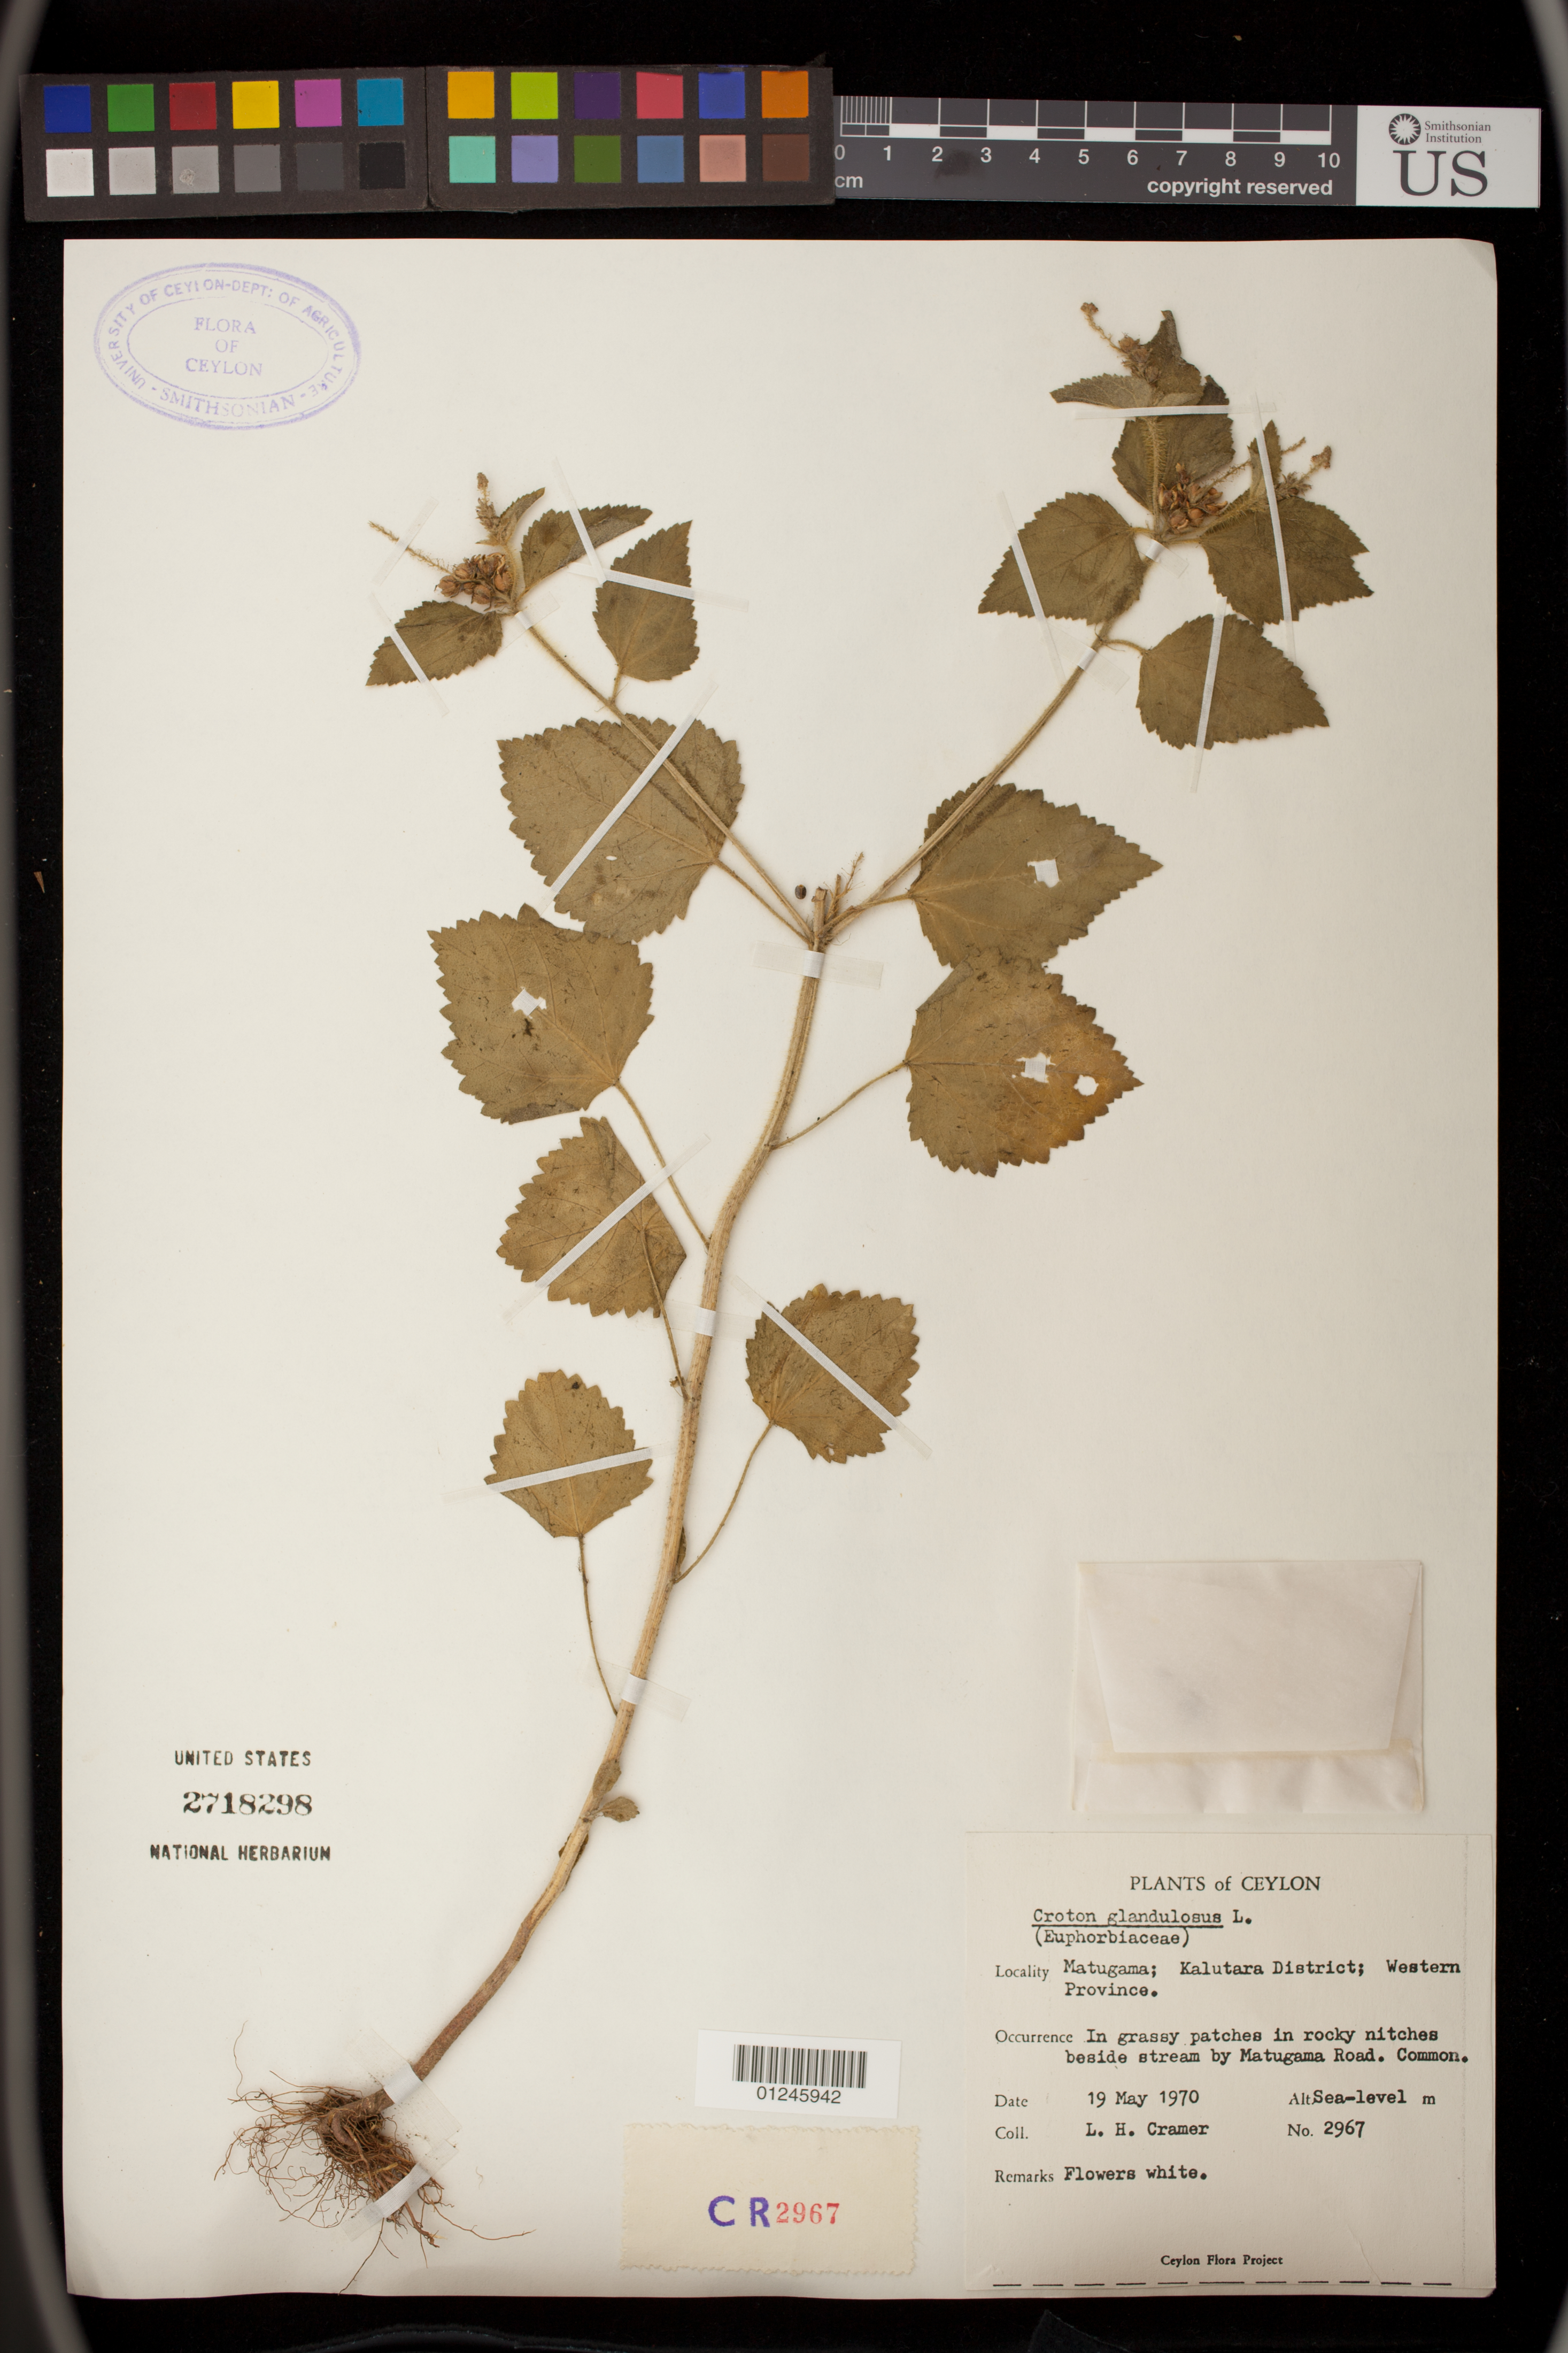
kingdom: Plantae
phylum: Tracheophyta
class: Magnoliopsida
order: Malpighiales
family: Euphorbiaceae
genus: Croton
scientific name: Croton hirtus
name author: L'Hér.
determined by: Berry, Paul E.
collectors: L. H. Cramer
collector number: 2967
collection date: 1970-05-19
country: Sri Lanka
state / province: Western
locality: Matugama; Kalutara District. In grassy patches in rocky niches beside stream by Matugama Road.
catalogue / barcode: US 2718298